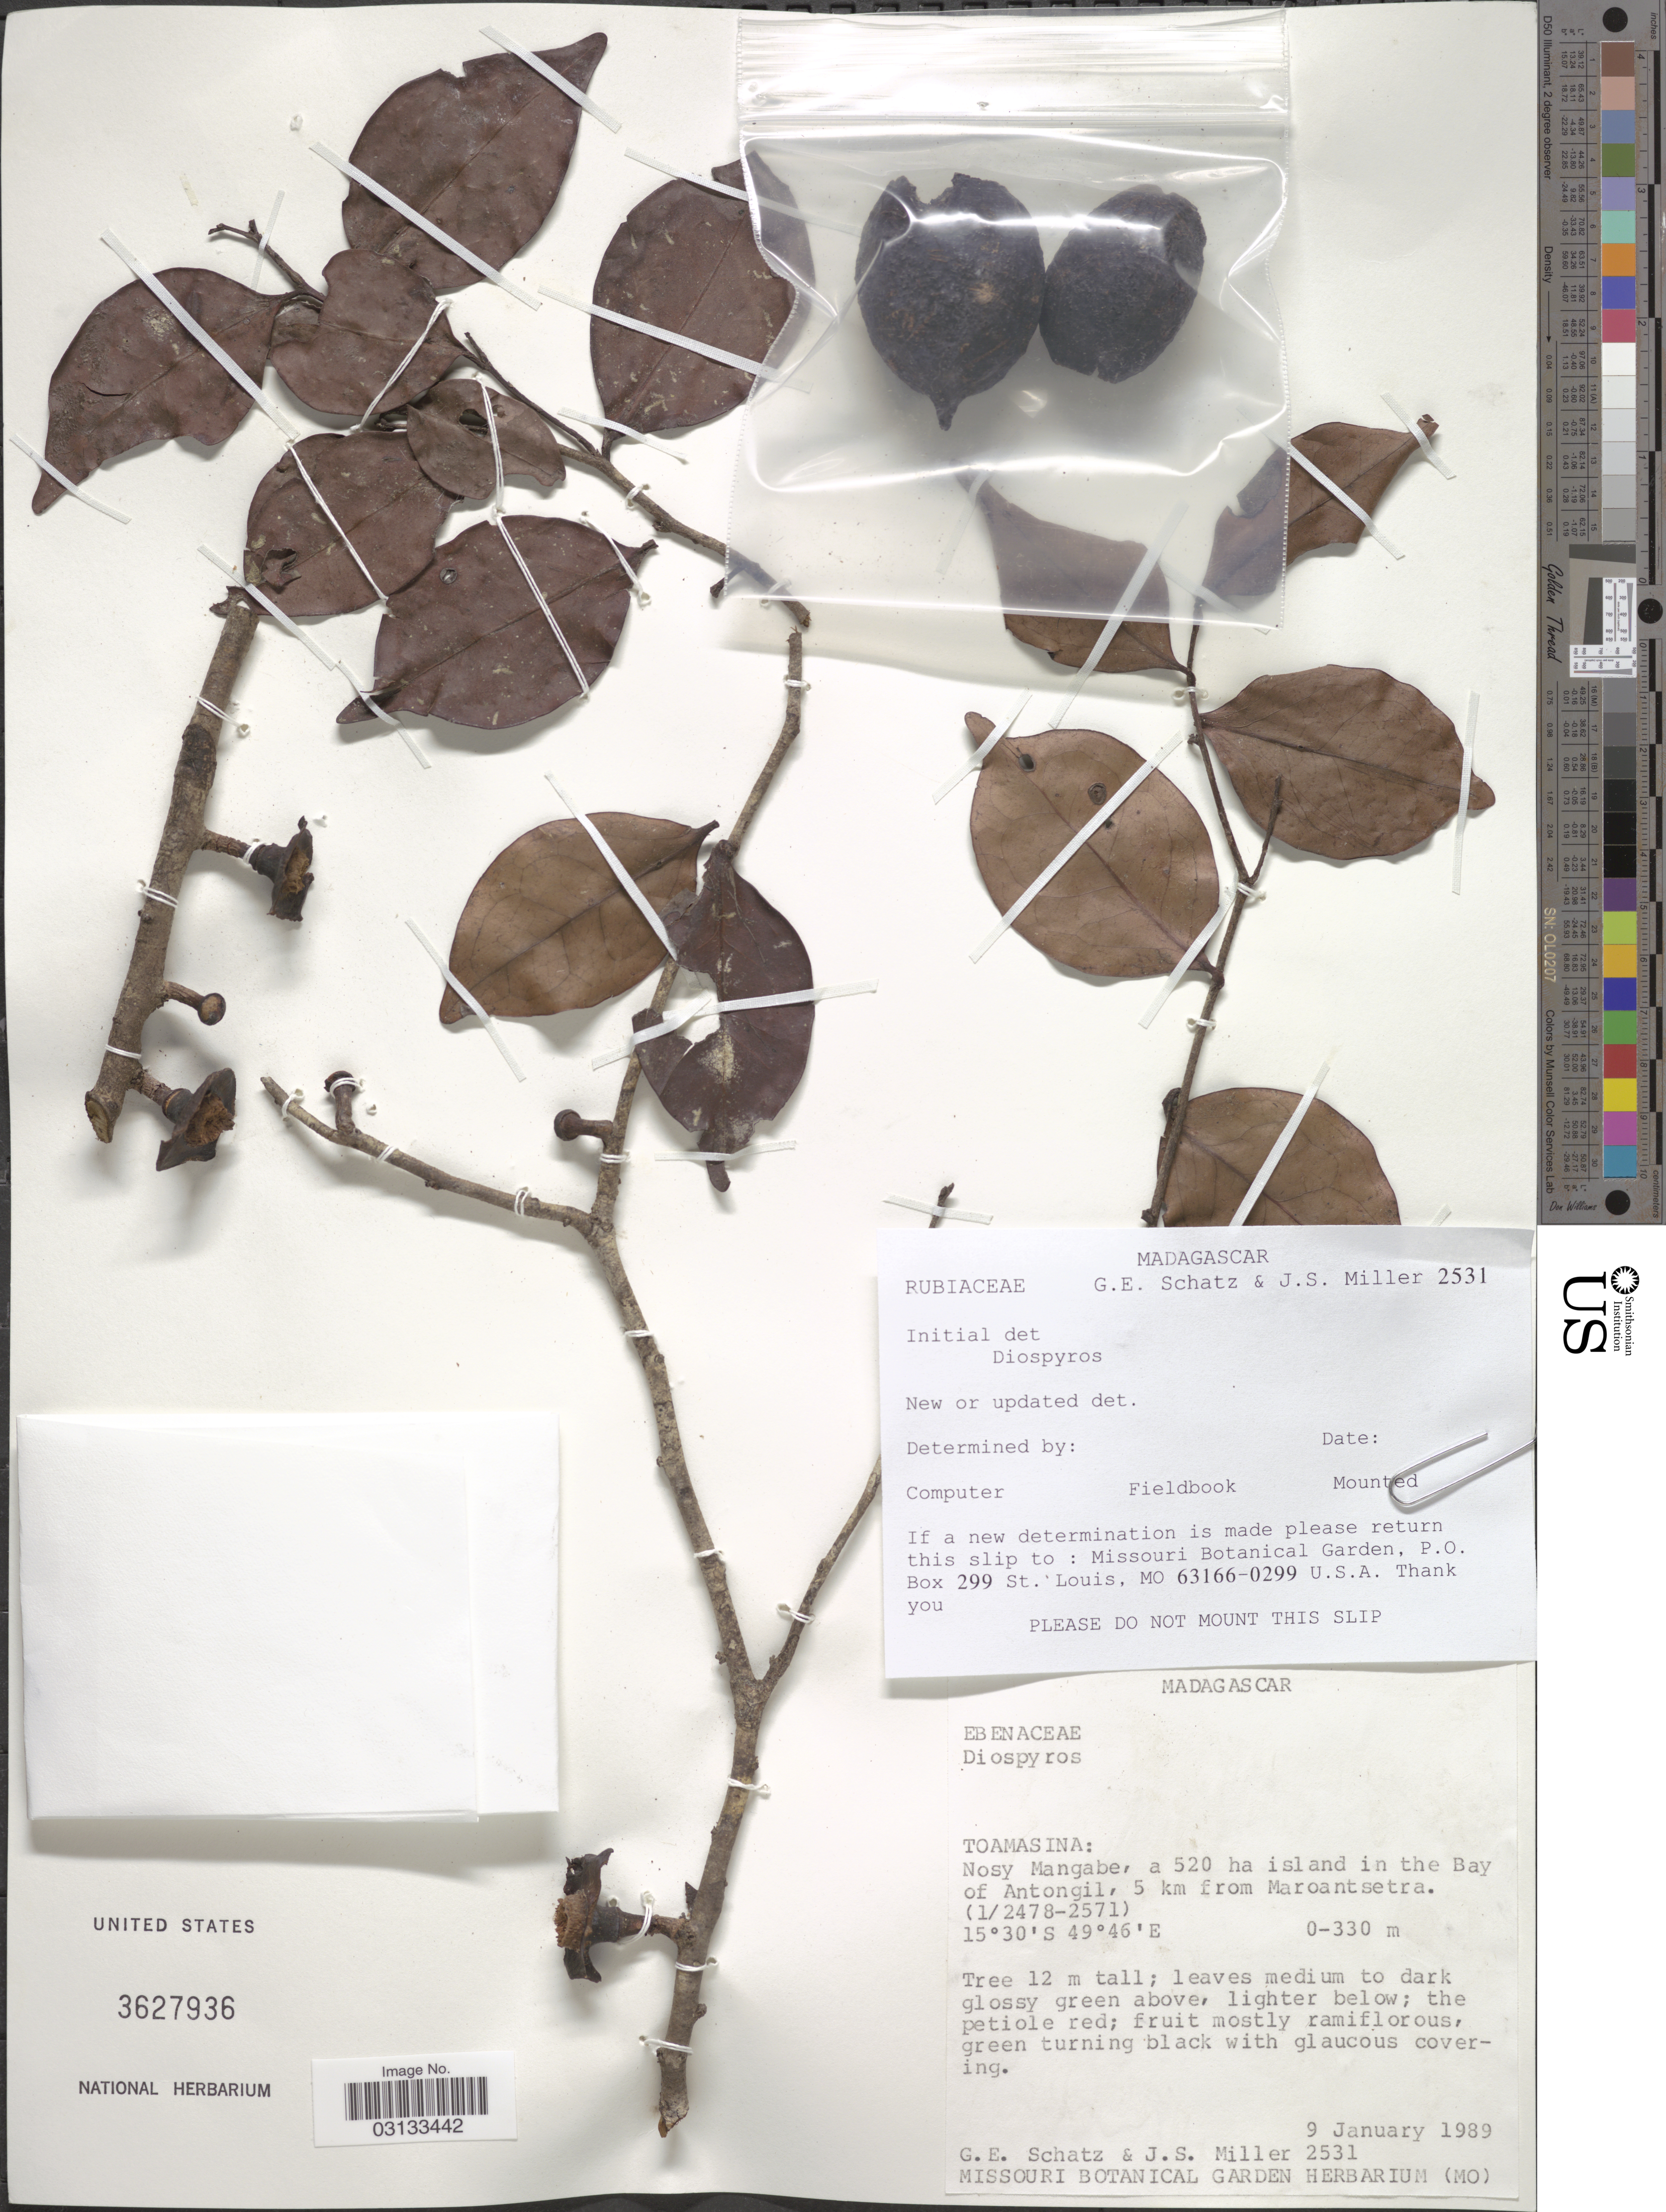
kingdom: Plantae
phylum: Tracheophyta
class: Magnoliopsida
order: Ericales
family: Ebenaceae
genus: Diospyros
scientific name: Diospyros sp.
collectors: G. Schatz & J. S. Miller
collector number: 2531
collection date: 1989-01-09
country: Madagascar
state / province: Analanjirofo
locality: Nosy Mangabe, a 520 ha island in the Bay of Antongil, 5 km from Maroantsetra (1/2478-2571).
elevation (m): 0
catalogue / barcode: US 3627936